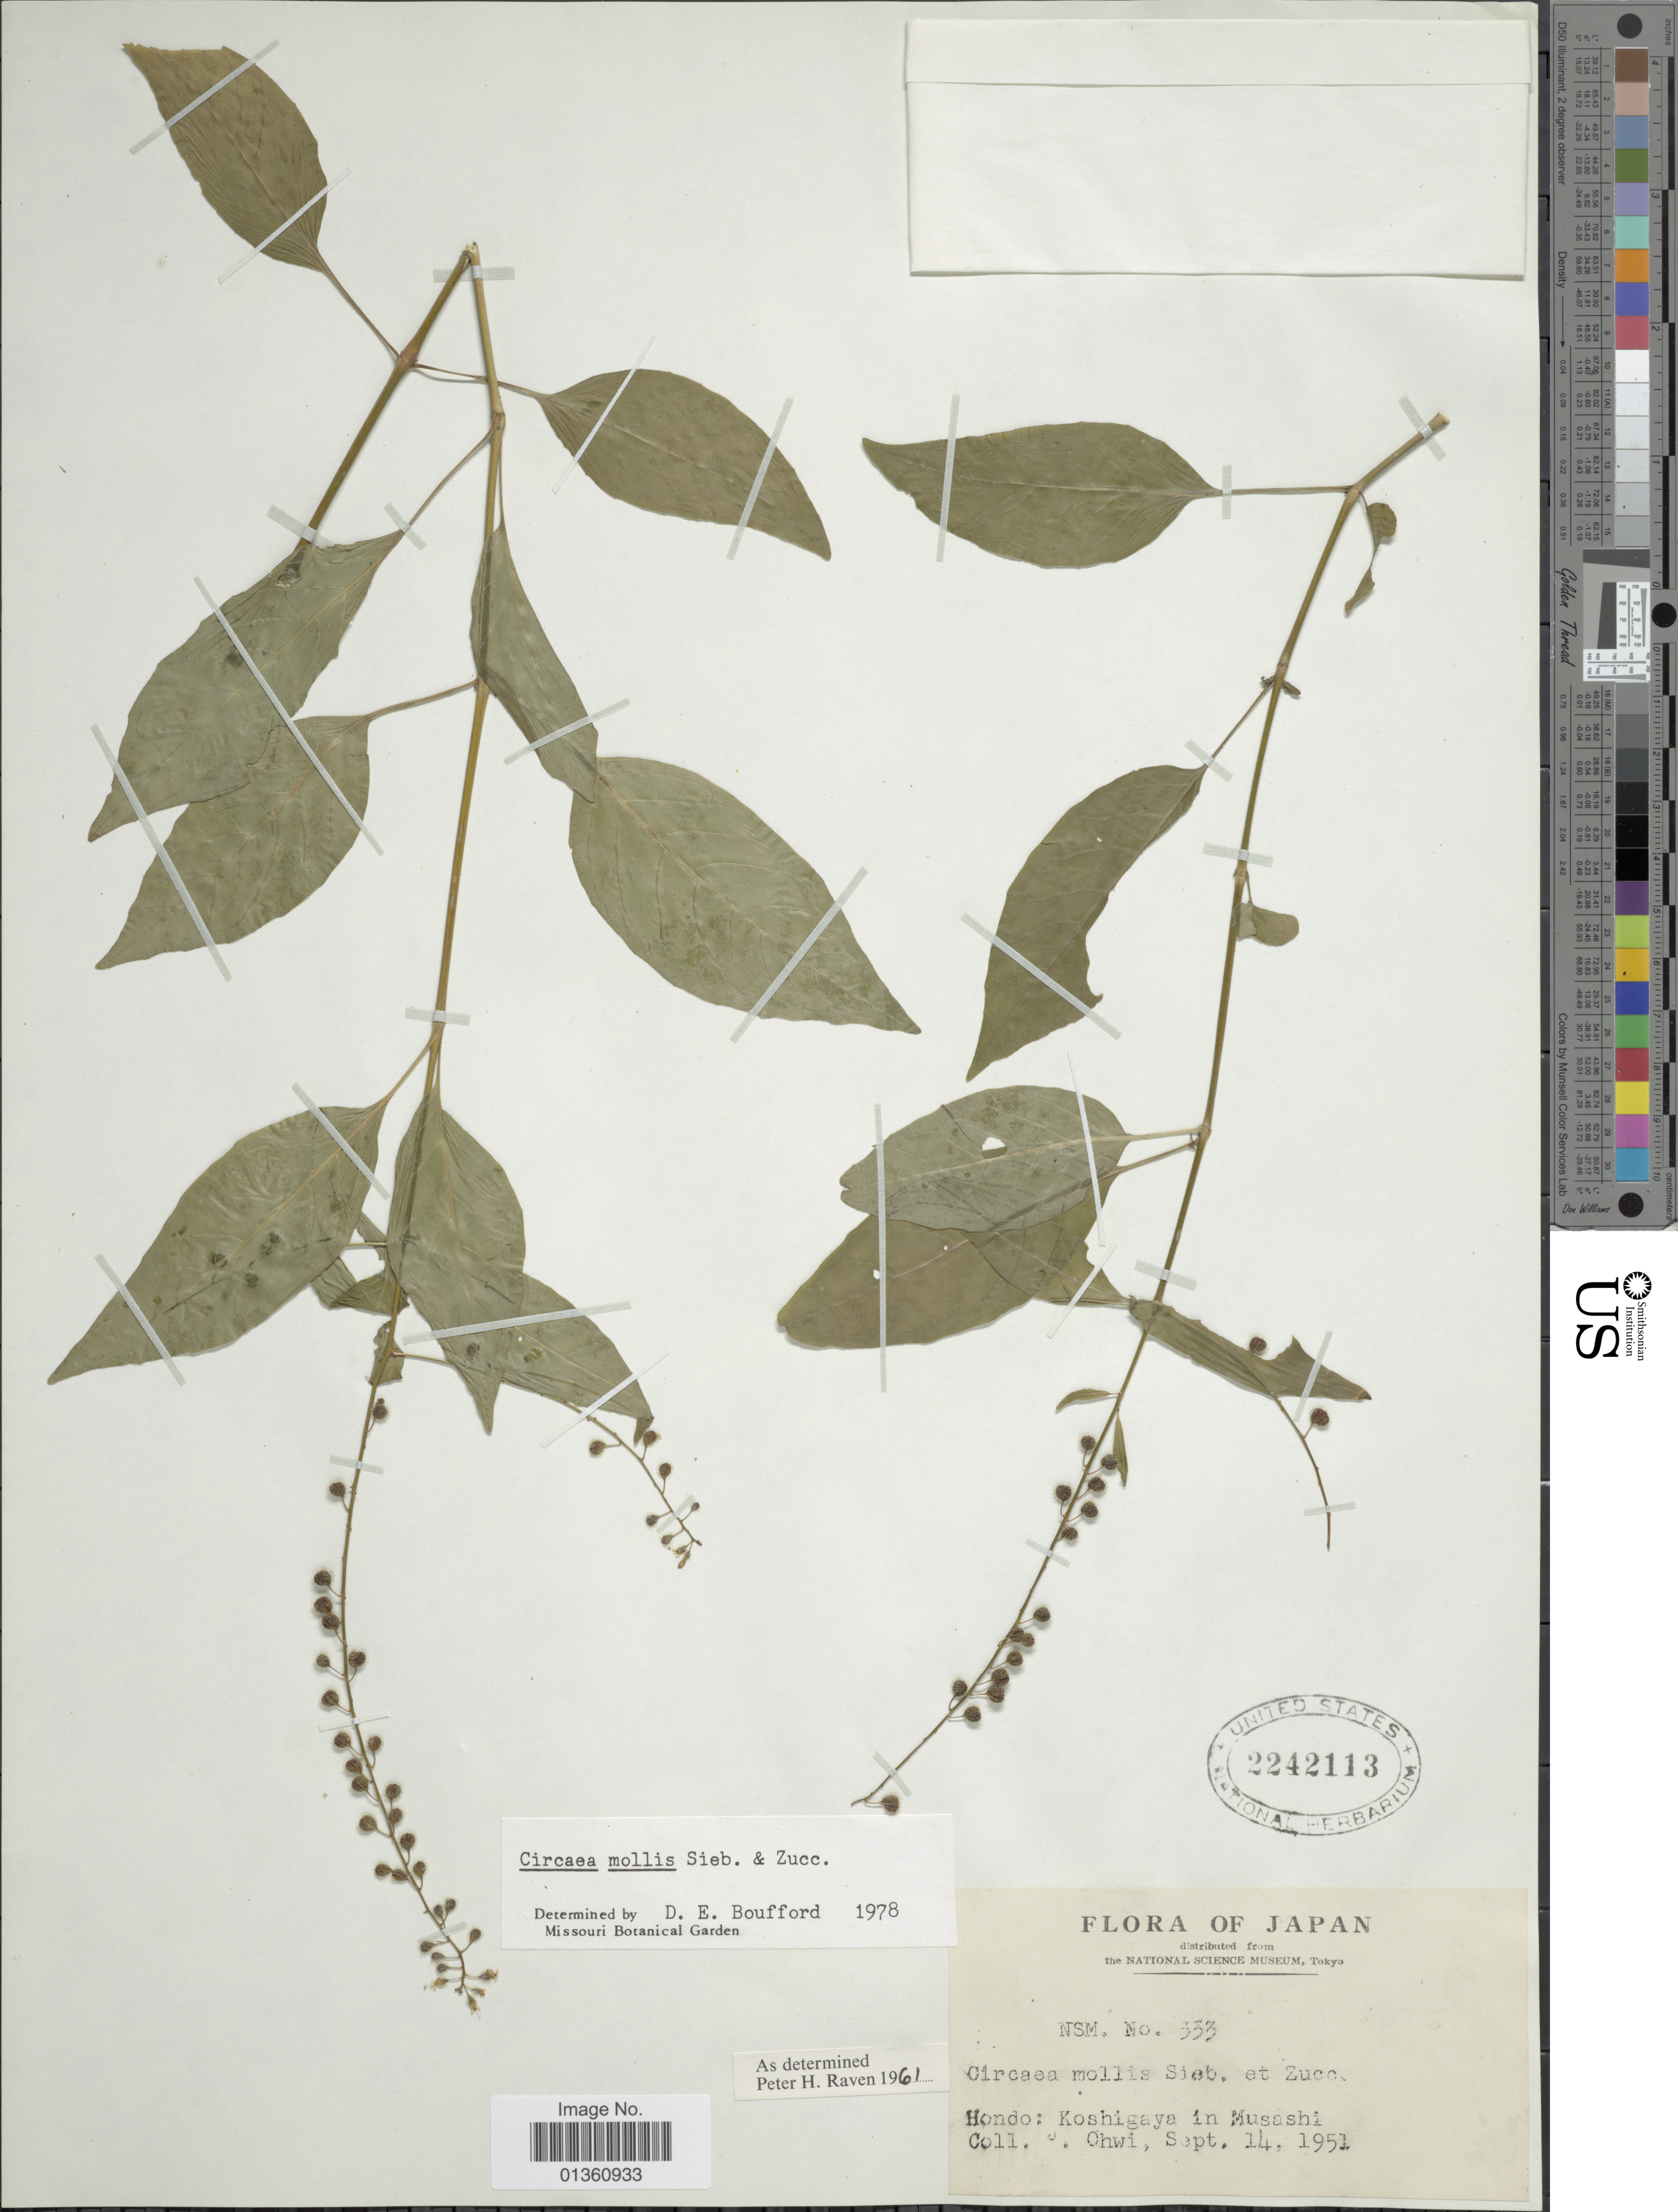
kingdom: Plantae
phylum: Tracheophyta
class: Magnoliopsida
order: Myrtales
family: Onagraceae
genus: Circaea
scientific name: Circaea mollis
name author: Siebold & Zucc.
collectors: J. Ohwi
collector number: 333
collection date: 1951-09-14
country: Japan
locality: Hondo: Koshigaya in Musashi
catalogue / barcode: US 2242113